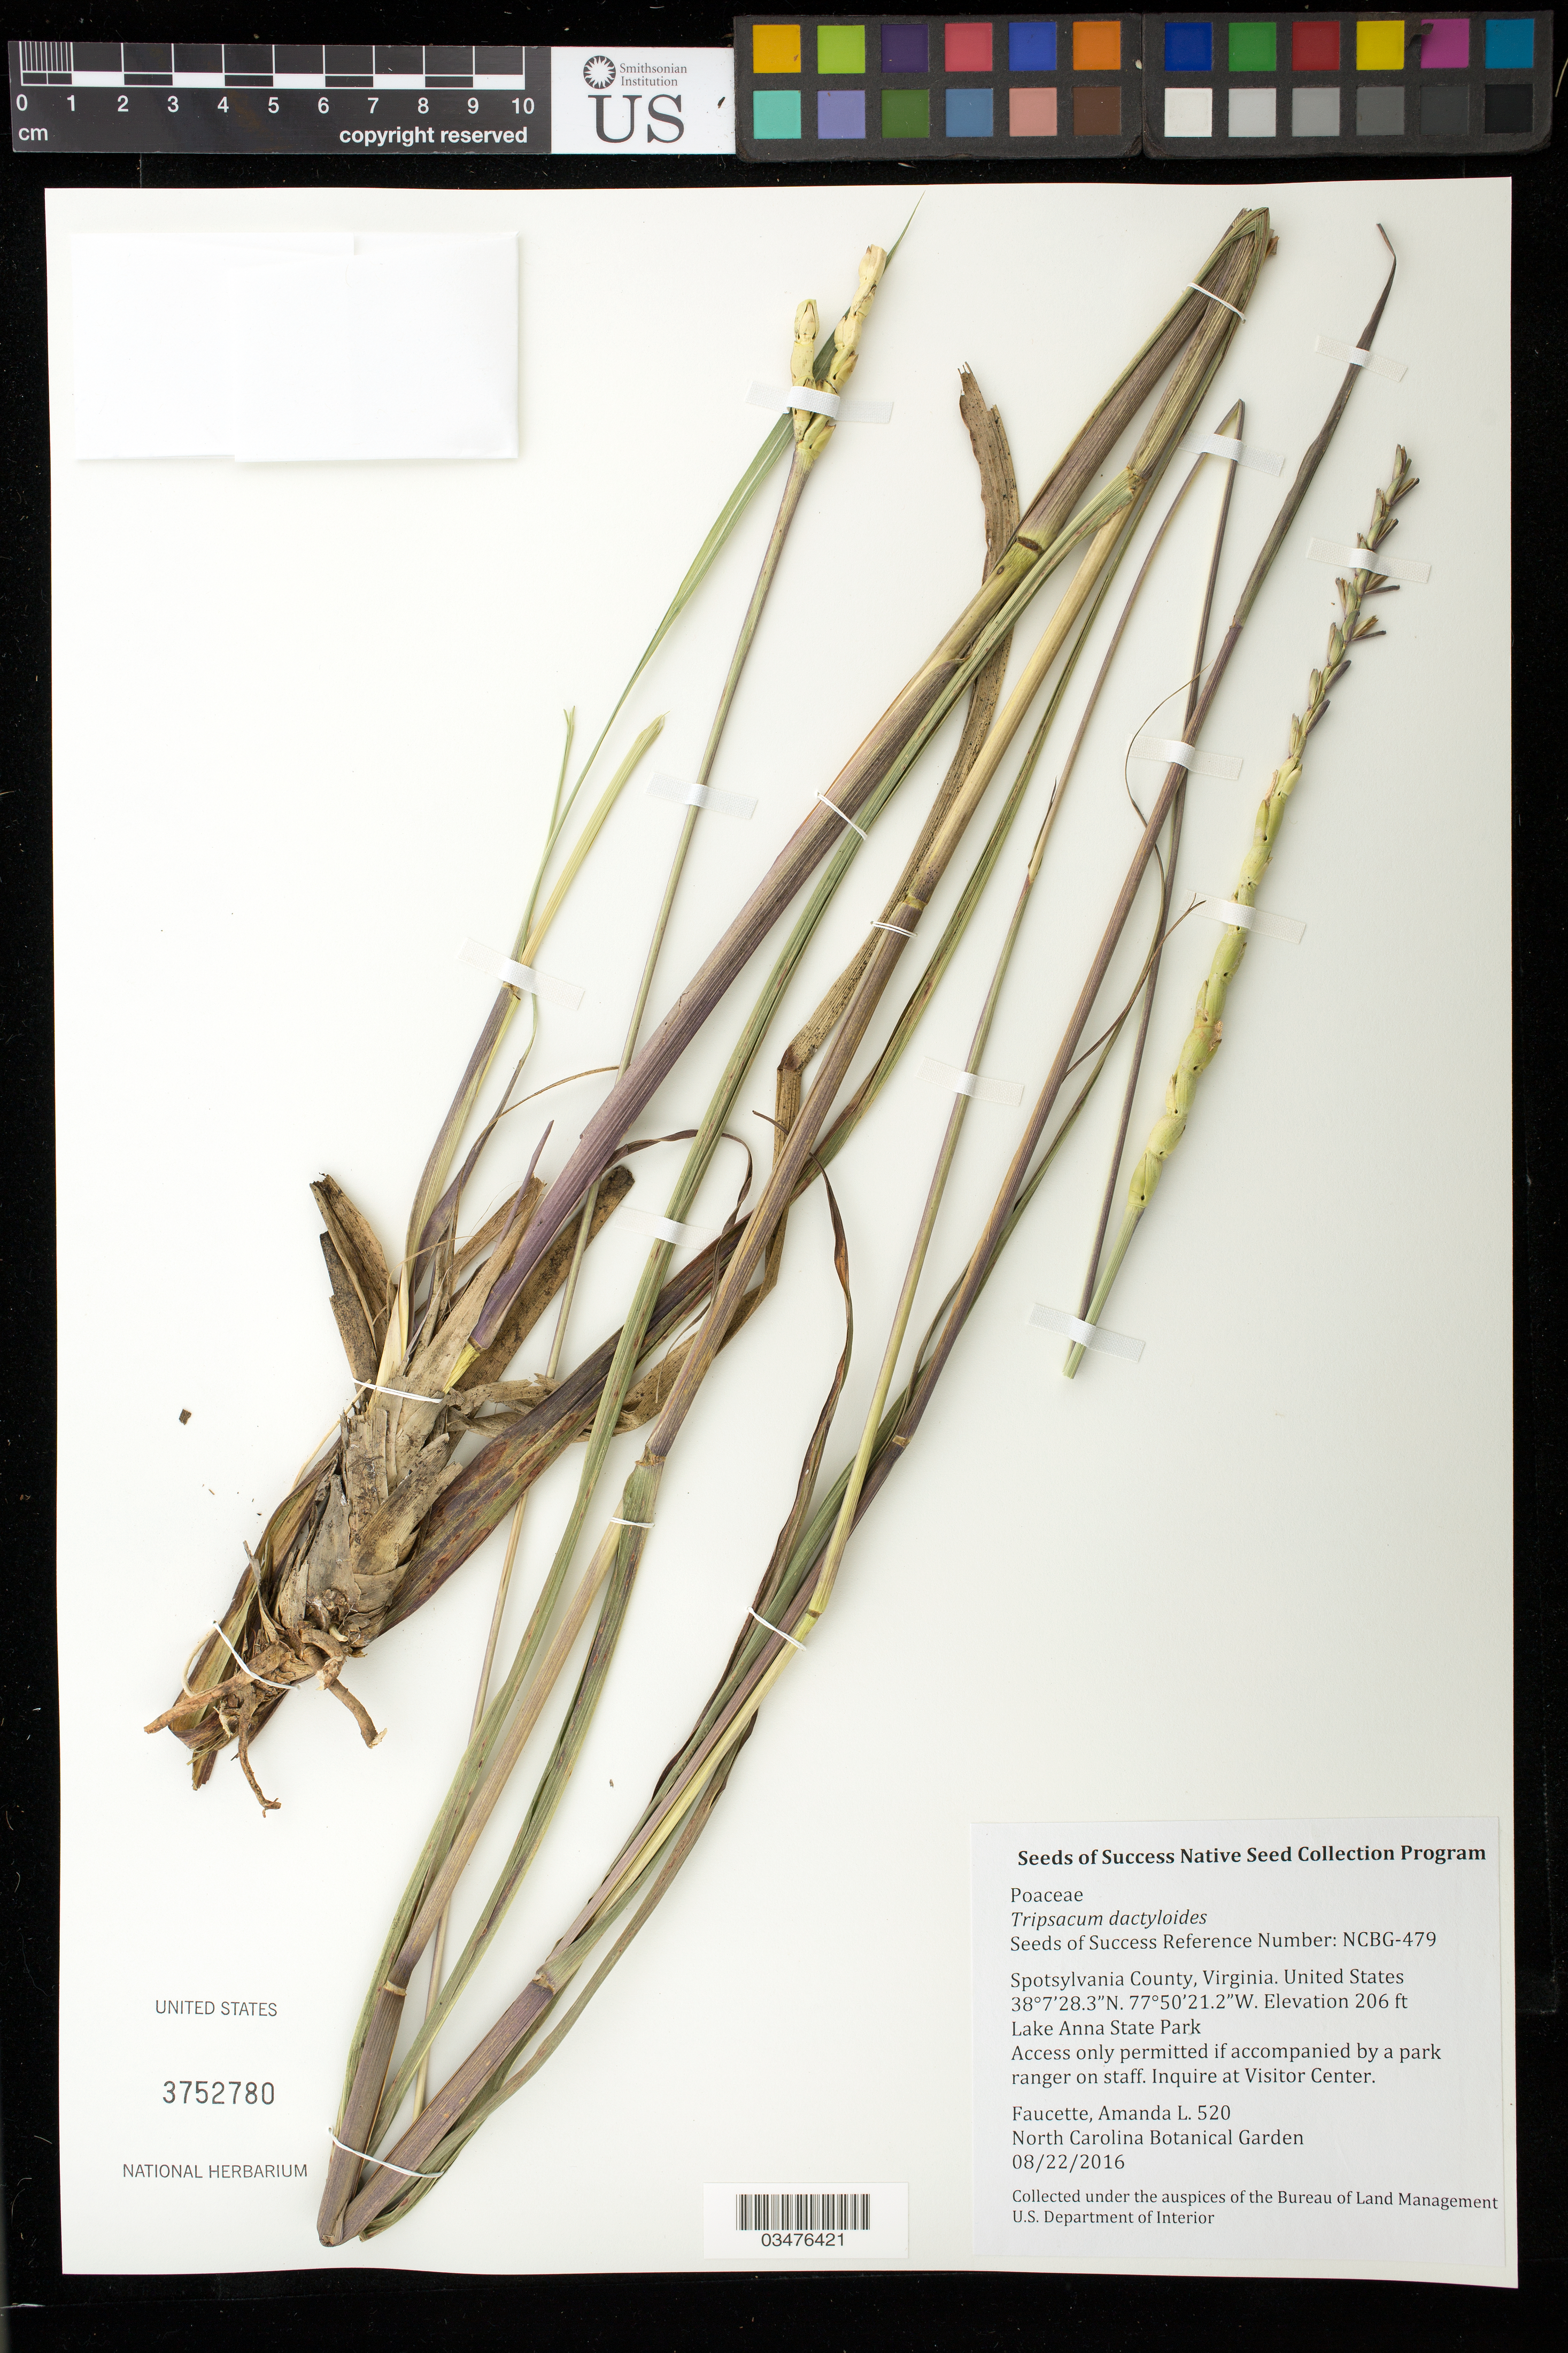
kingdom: Plantae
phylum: Tracheophyta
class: Liliopsida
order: Poales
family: Poaceae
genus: Tripsacum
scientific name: Tripsacum dactyloides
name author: (L.) L.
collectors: A. Faucette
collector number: NCBG-479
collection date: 2016-08-22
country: United States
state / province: Virginia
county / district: Spotsylvania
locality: Lake Anna State Park, Ware Field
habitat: Gamagrass - Switchgrass tallgrass prairie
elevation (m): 63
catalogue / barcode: US 3752780